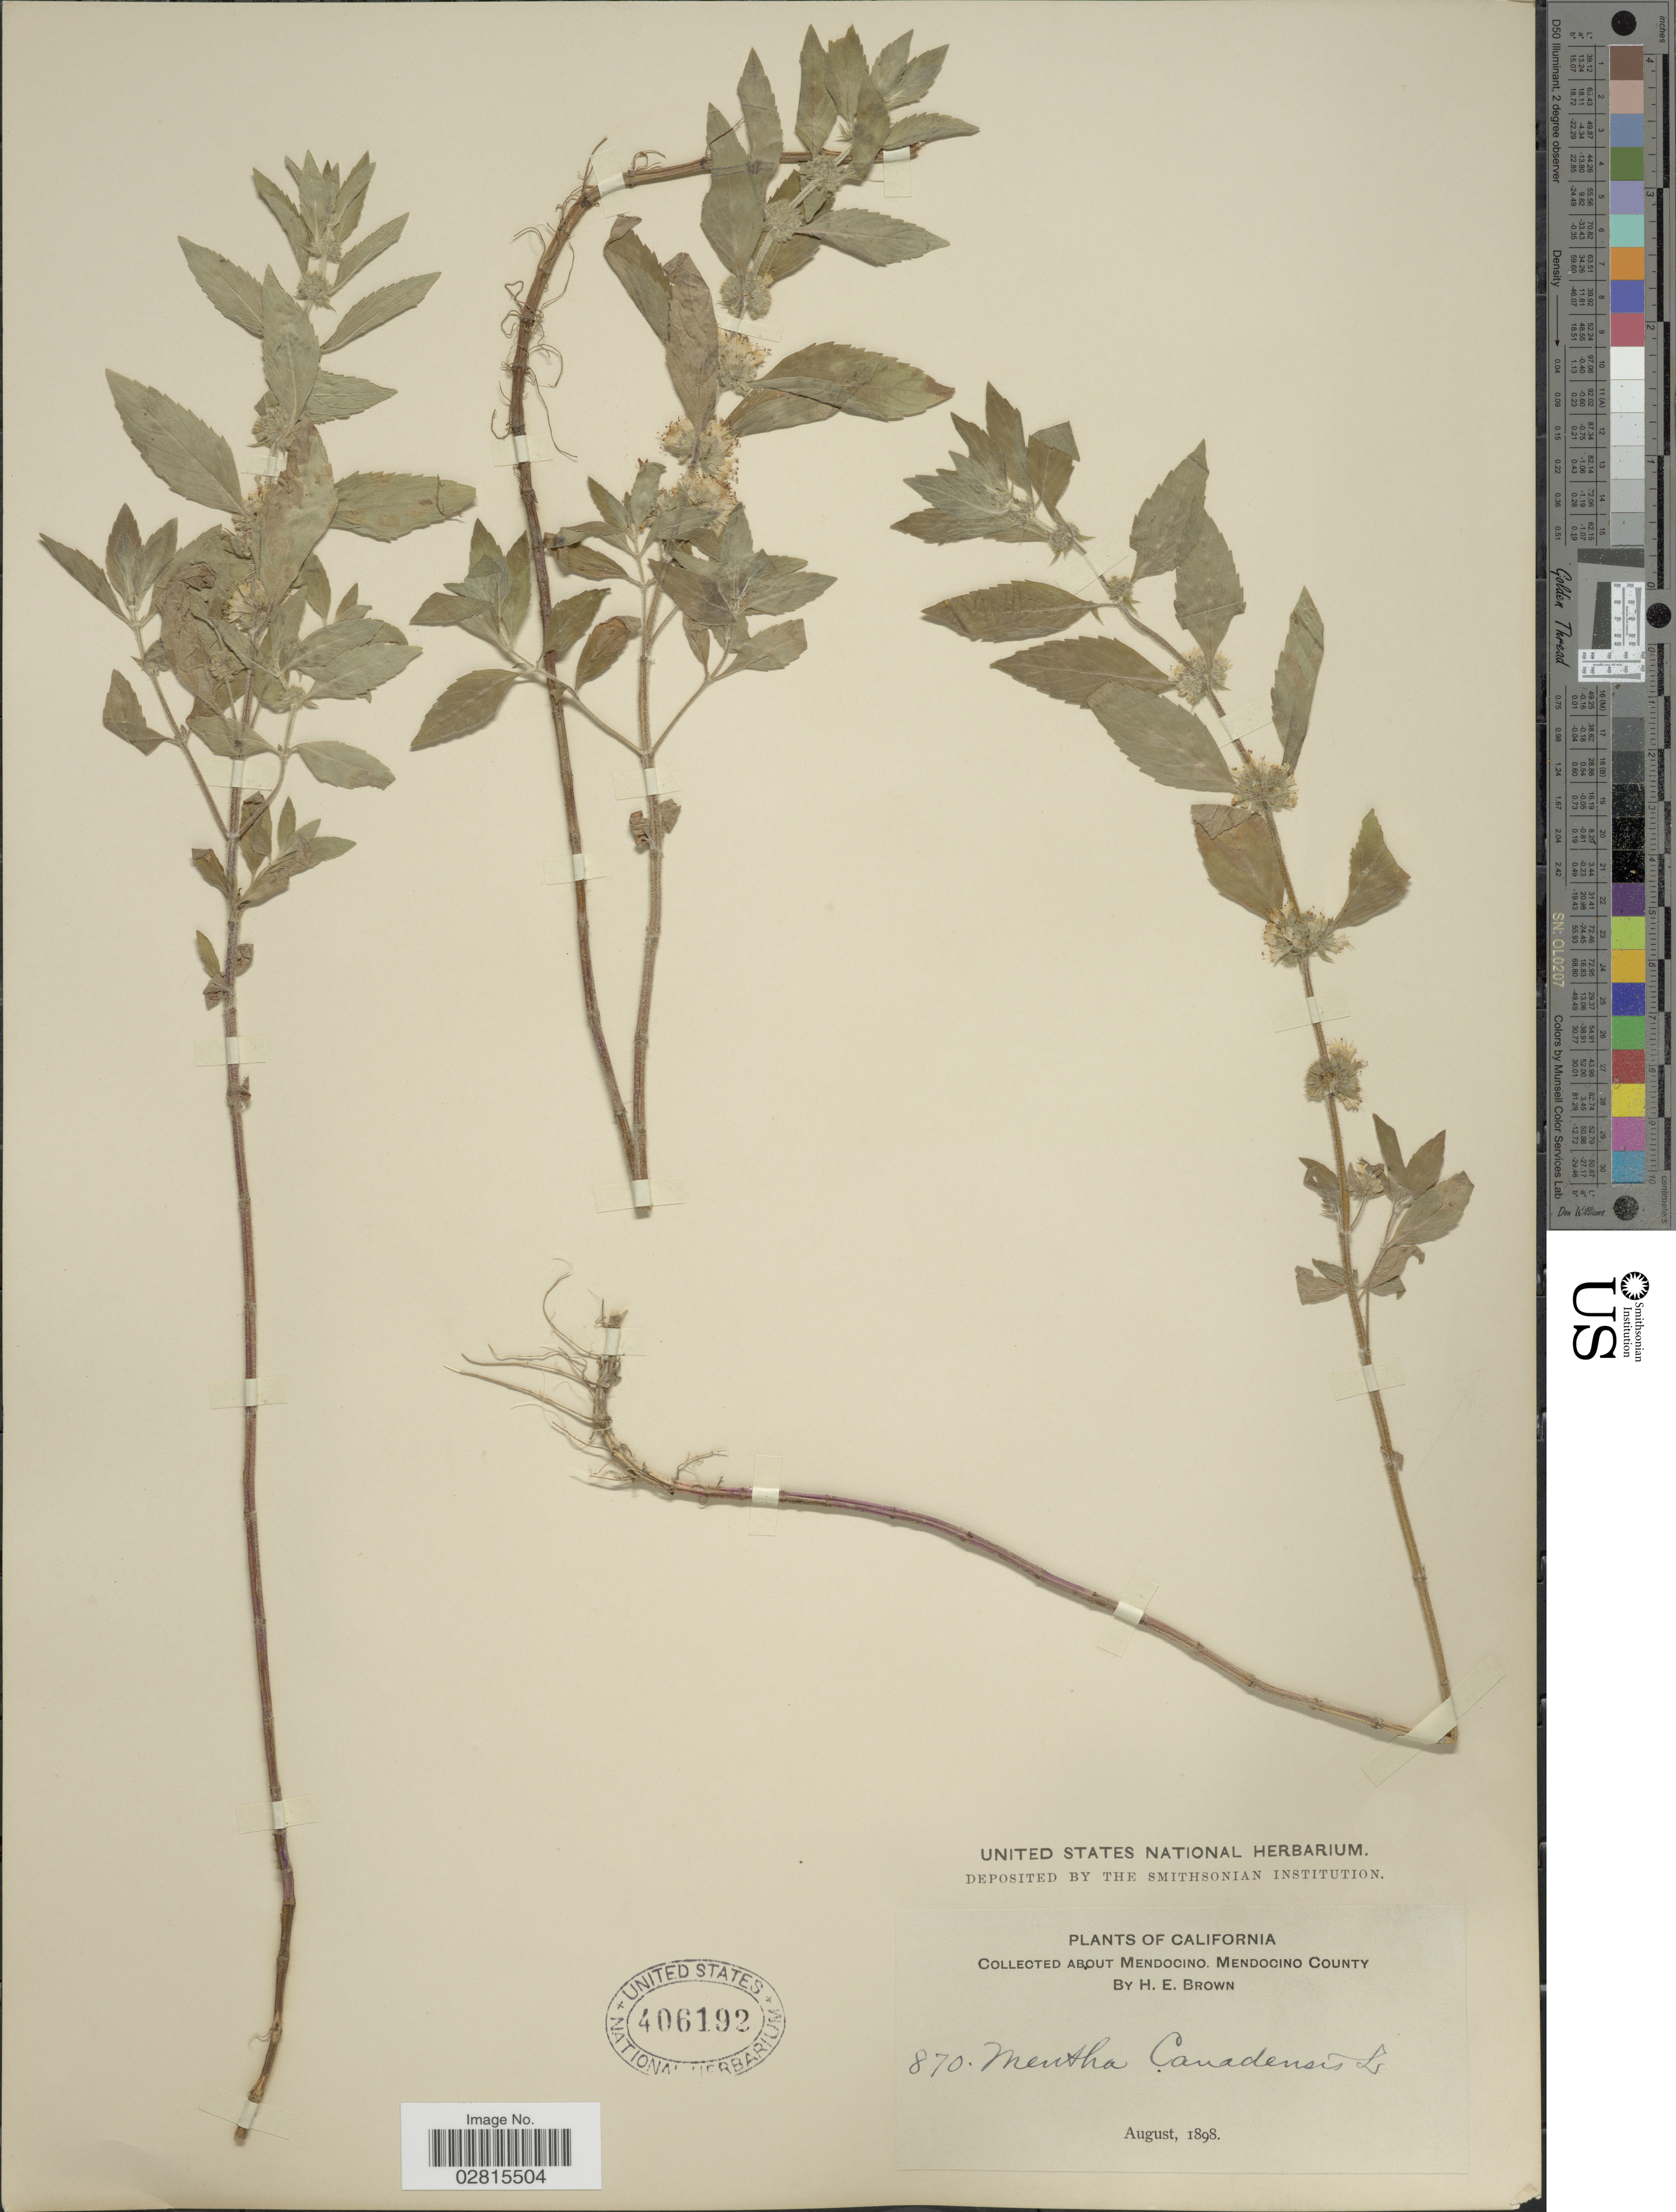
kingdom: Plantae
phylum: Tracheophyta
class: Magnoliopsida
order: Lamiales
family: Lamiaceae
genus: Mentha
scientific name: Mentha canadensis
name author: L.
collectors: H. E. Brown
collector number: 870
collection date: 1898-08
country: United States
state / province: California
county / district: Mendocino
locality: About Mendocino, Mendocino County.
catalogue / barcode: US 406192